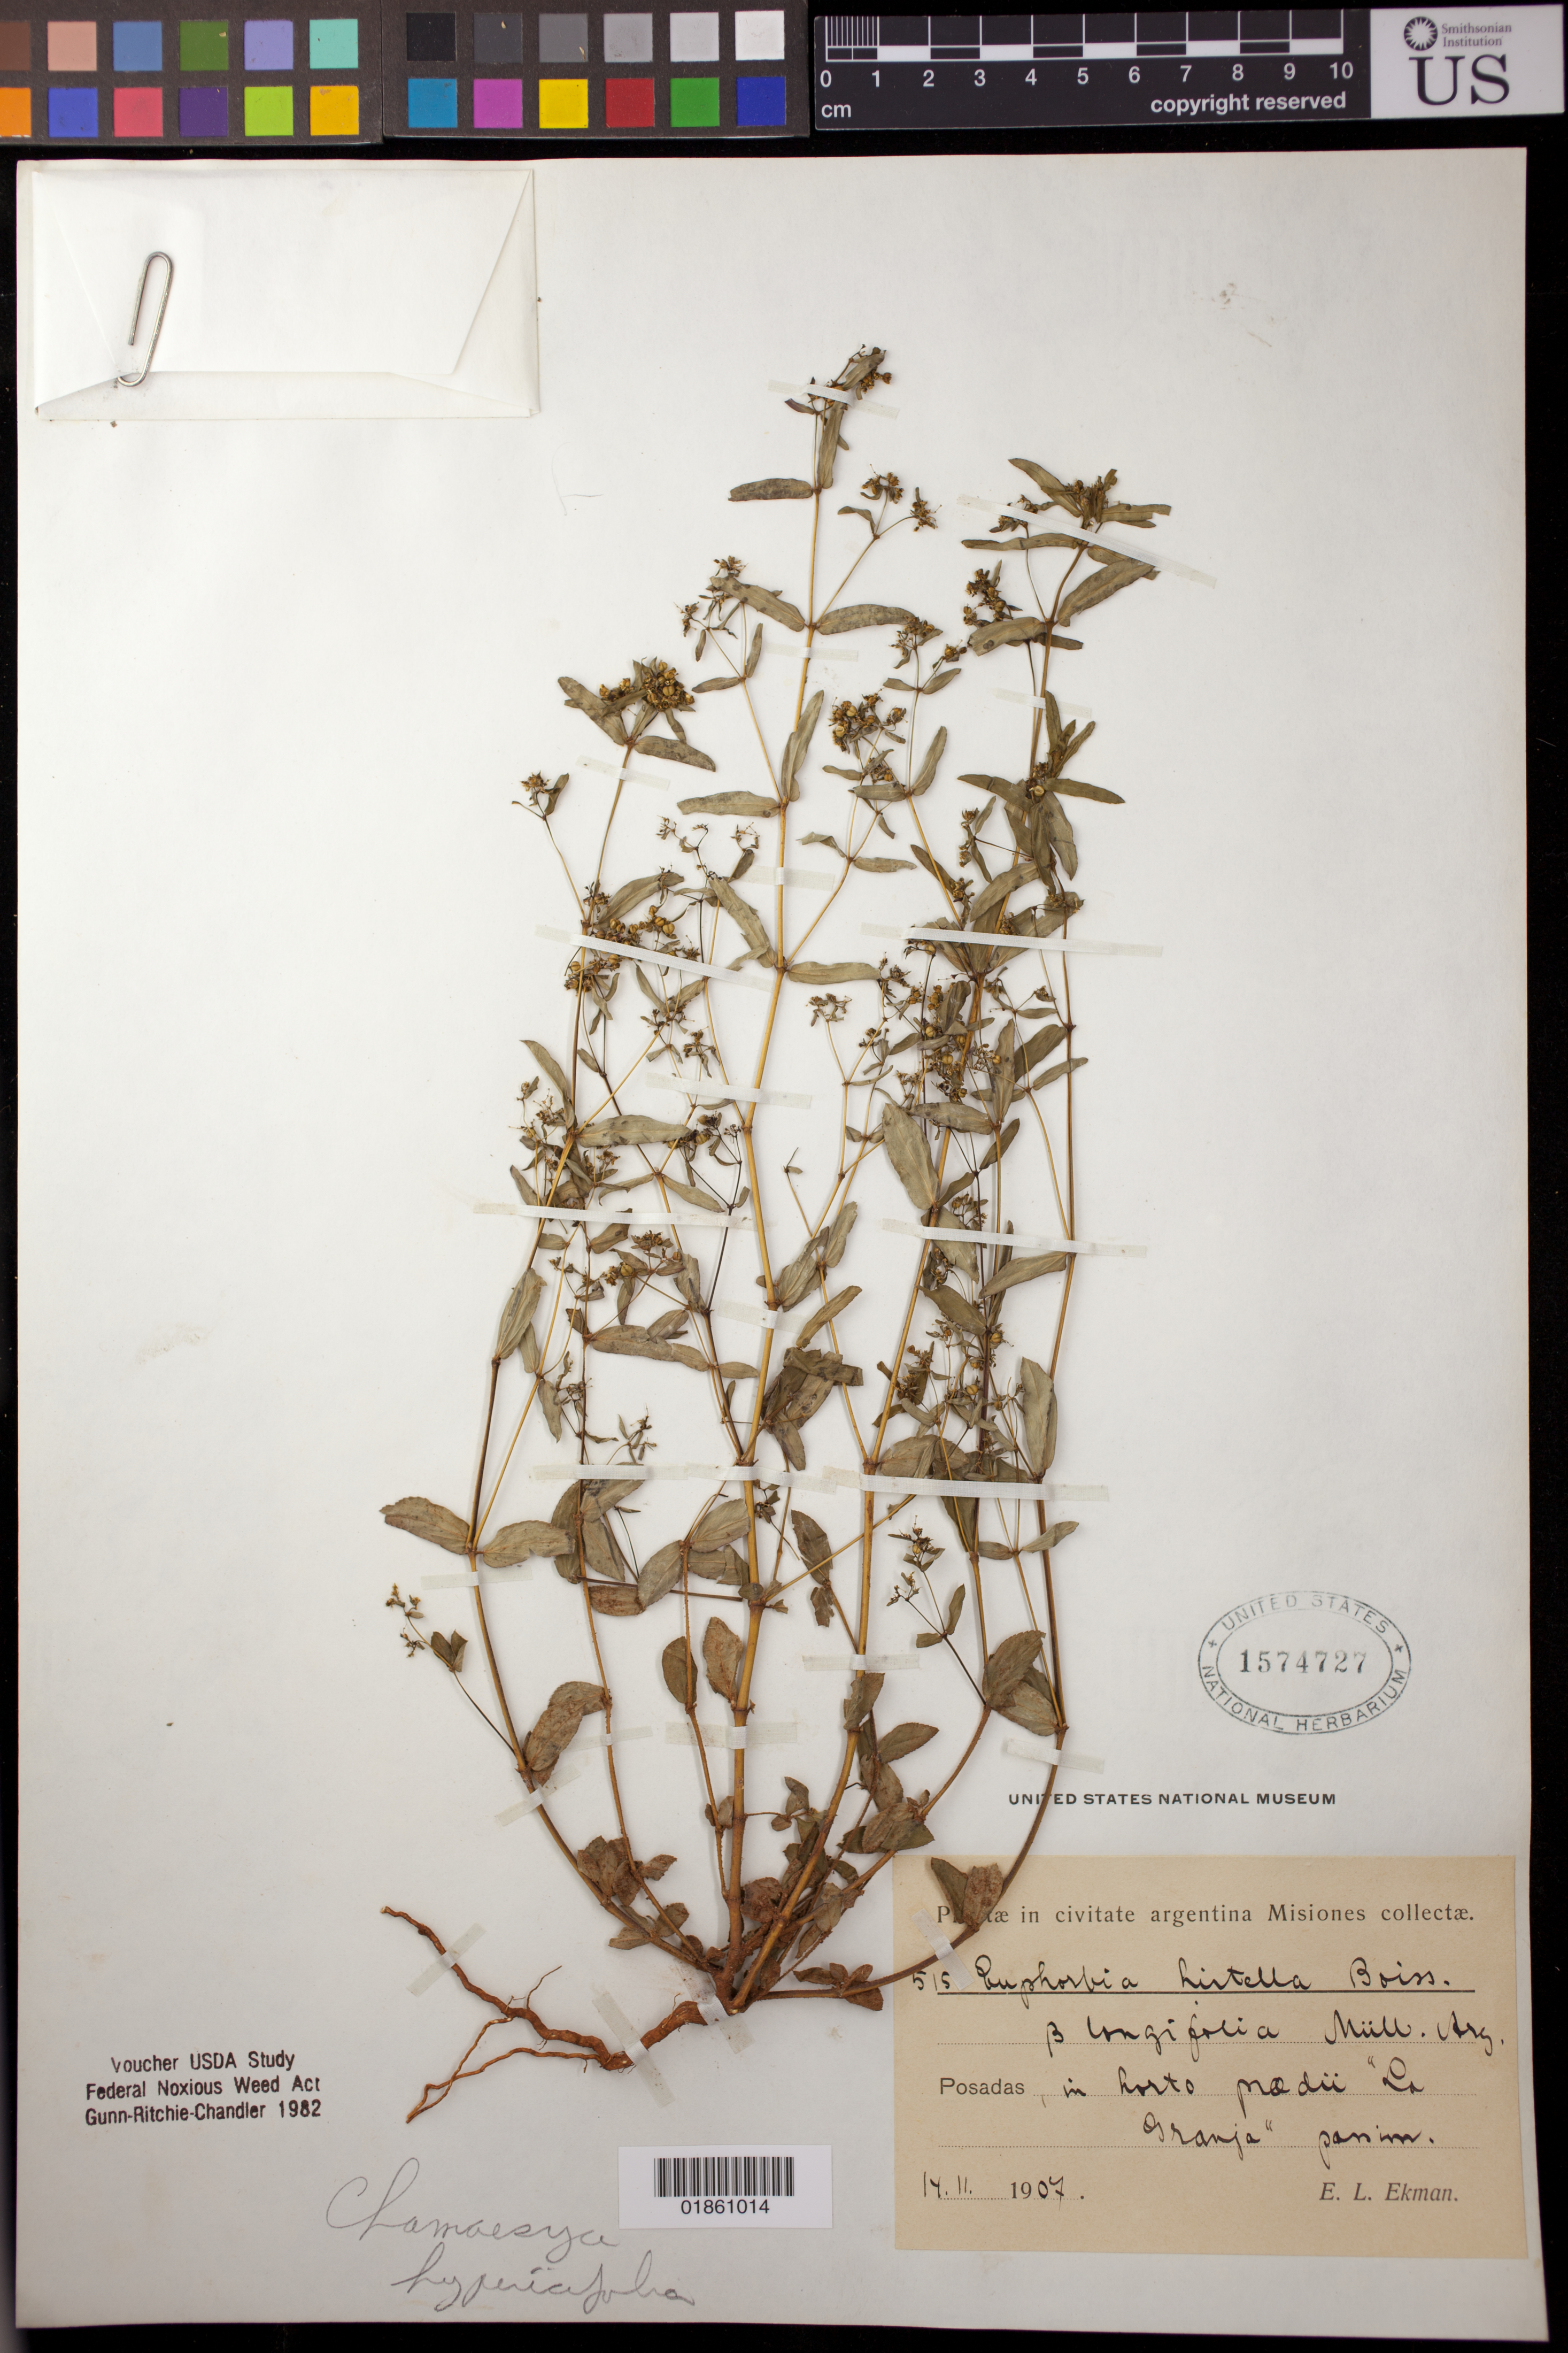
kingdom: Plantae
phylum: Tracheophyta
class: Magnoliopsida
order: Malpighiales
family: Euphorbiaceae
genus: Euphorbia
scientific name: Euphorbia hypericifolia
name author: L.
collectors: E. L. Ekman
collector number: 515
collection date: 1907-11-14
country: Argentina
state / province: Misiones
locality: Posadas, in horto medii "La Granja" panim.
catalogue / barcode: US 1574727